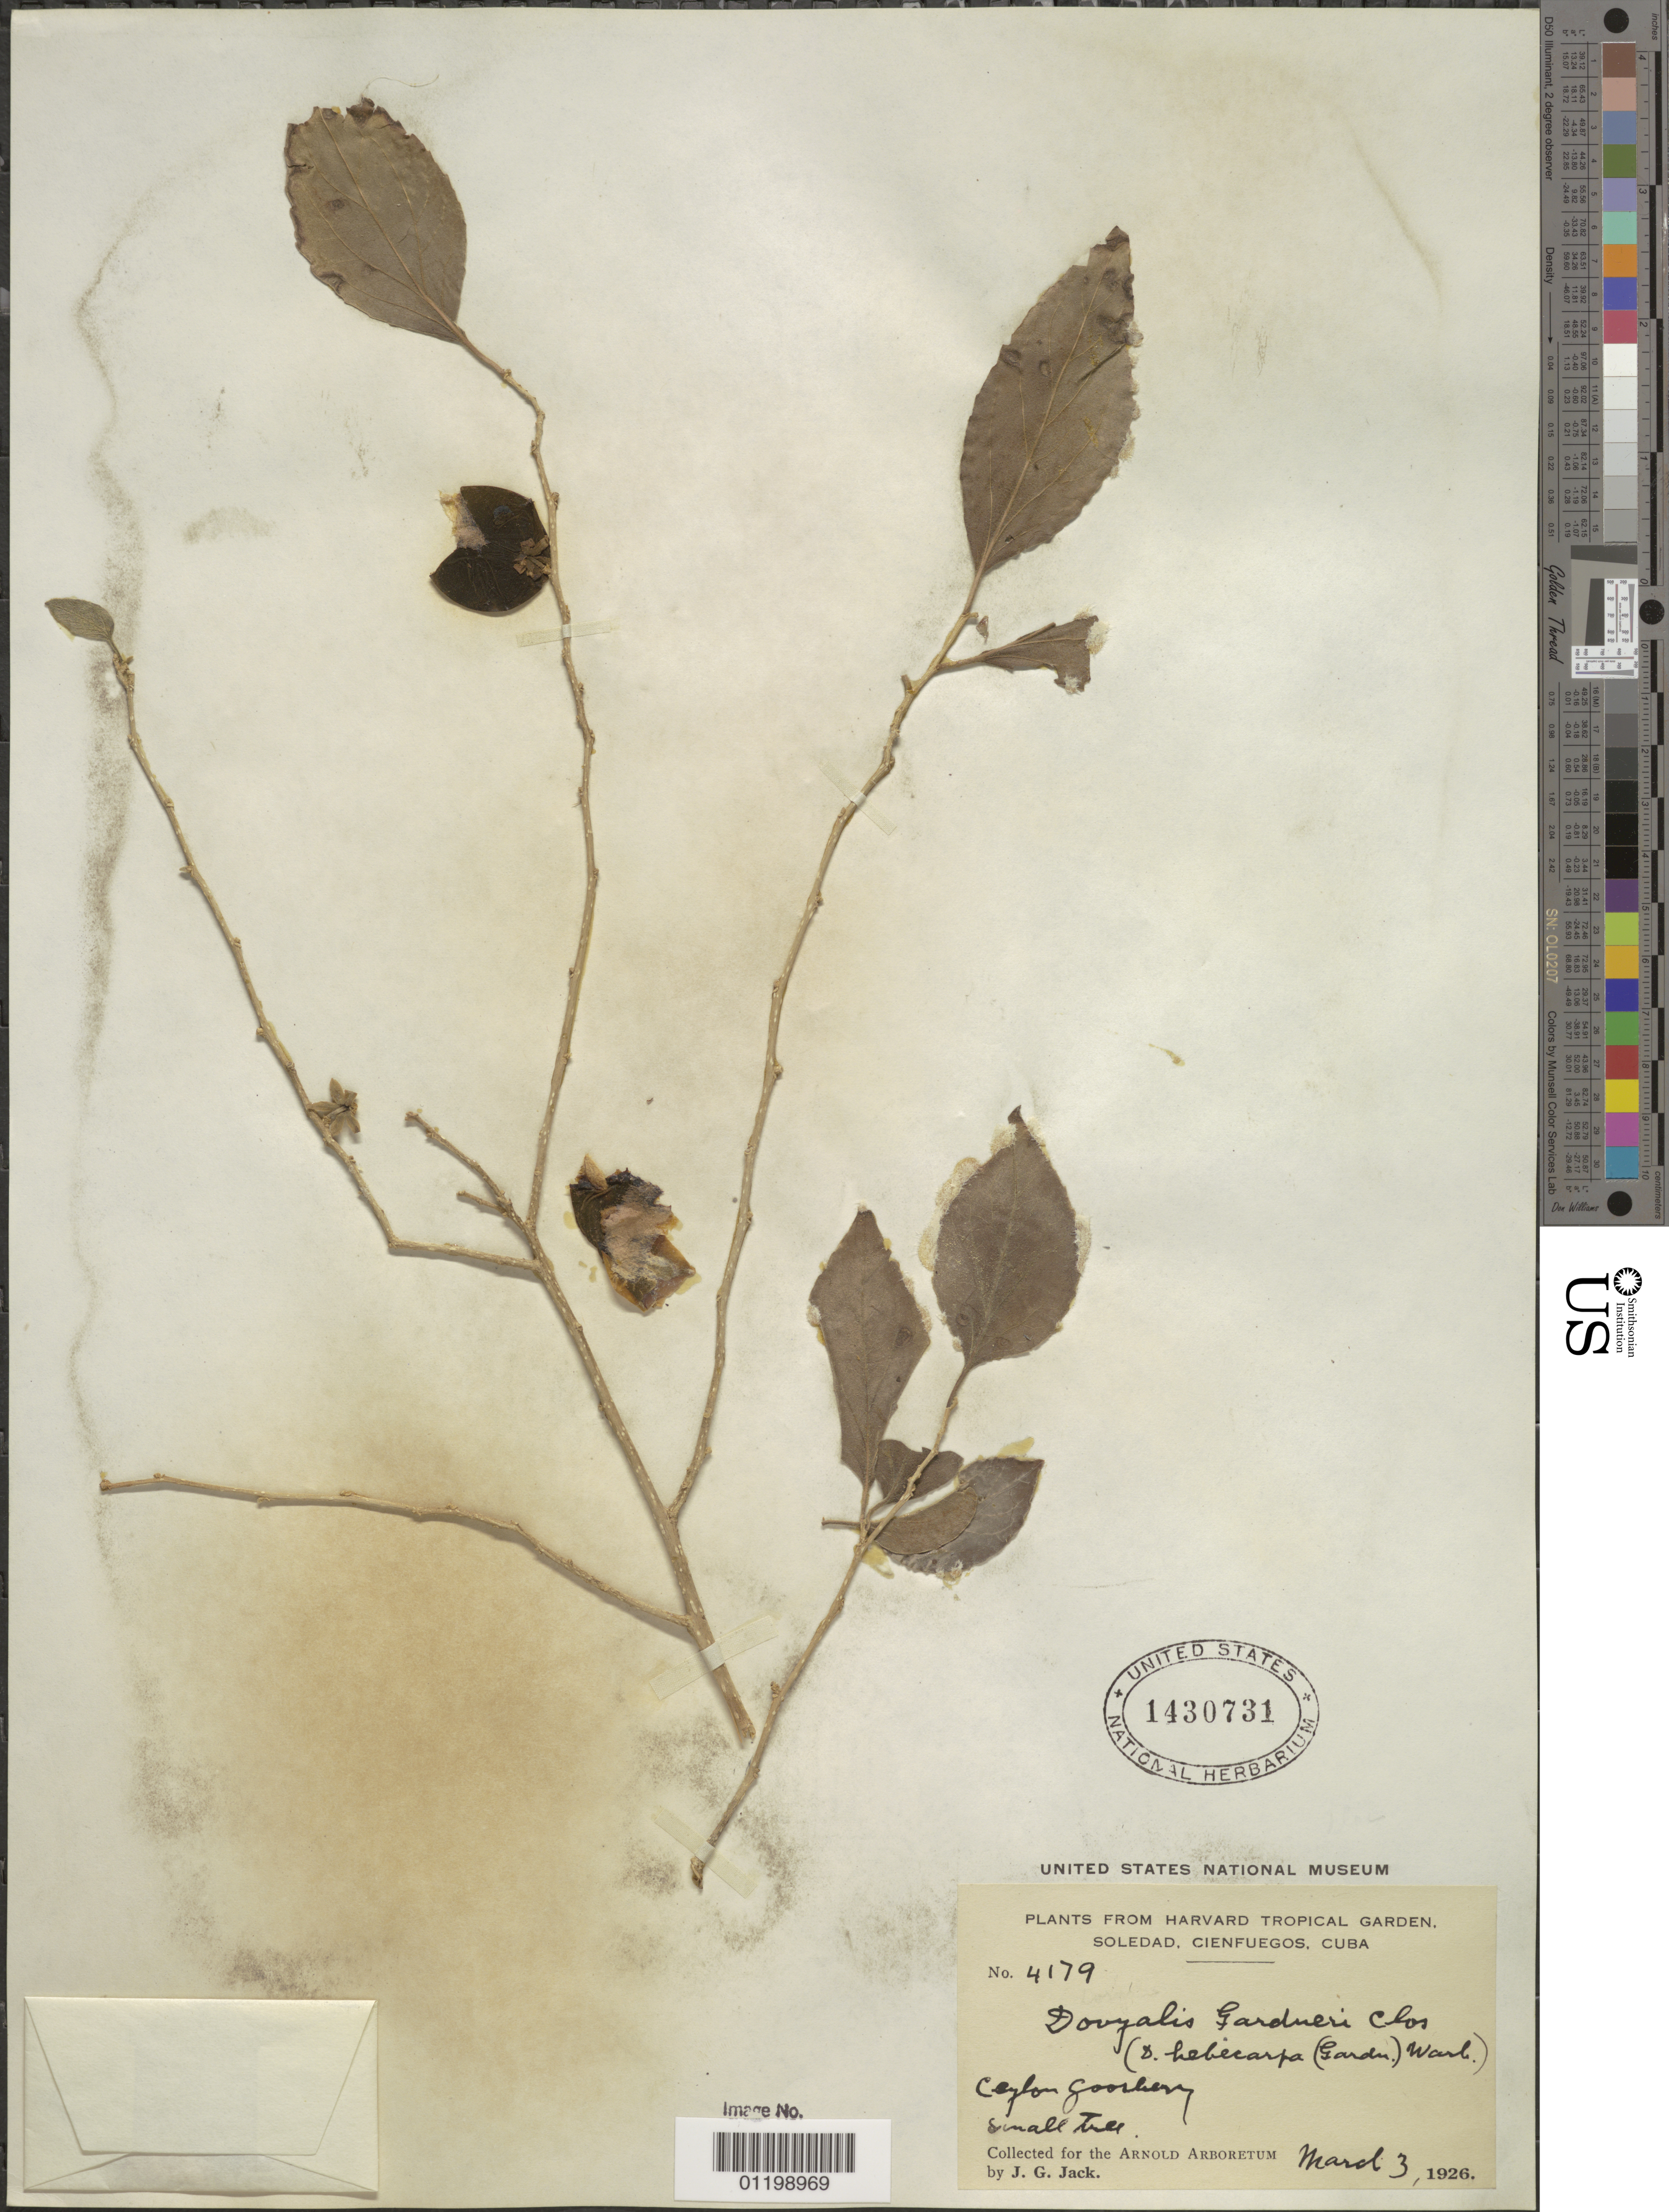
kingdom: Plantae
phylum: Tracheophyta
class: Magnoliopsida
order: Malpighiales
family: Salicaceae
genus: Dovyalis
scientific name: Dovyalis hebecarpa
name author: (Gardner) Warb.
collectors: J. G. Jack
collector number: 4179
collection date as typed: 03 Mar 1926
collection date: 1926-03-03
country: Cuba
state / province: Cienfuegos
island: Cuba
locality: Soledad, Cienfuegos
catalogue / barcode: US 1430731